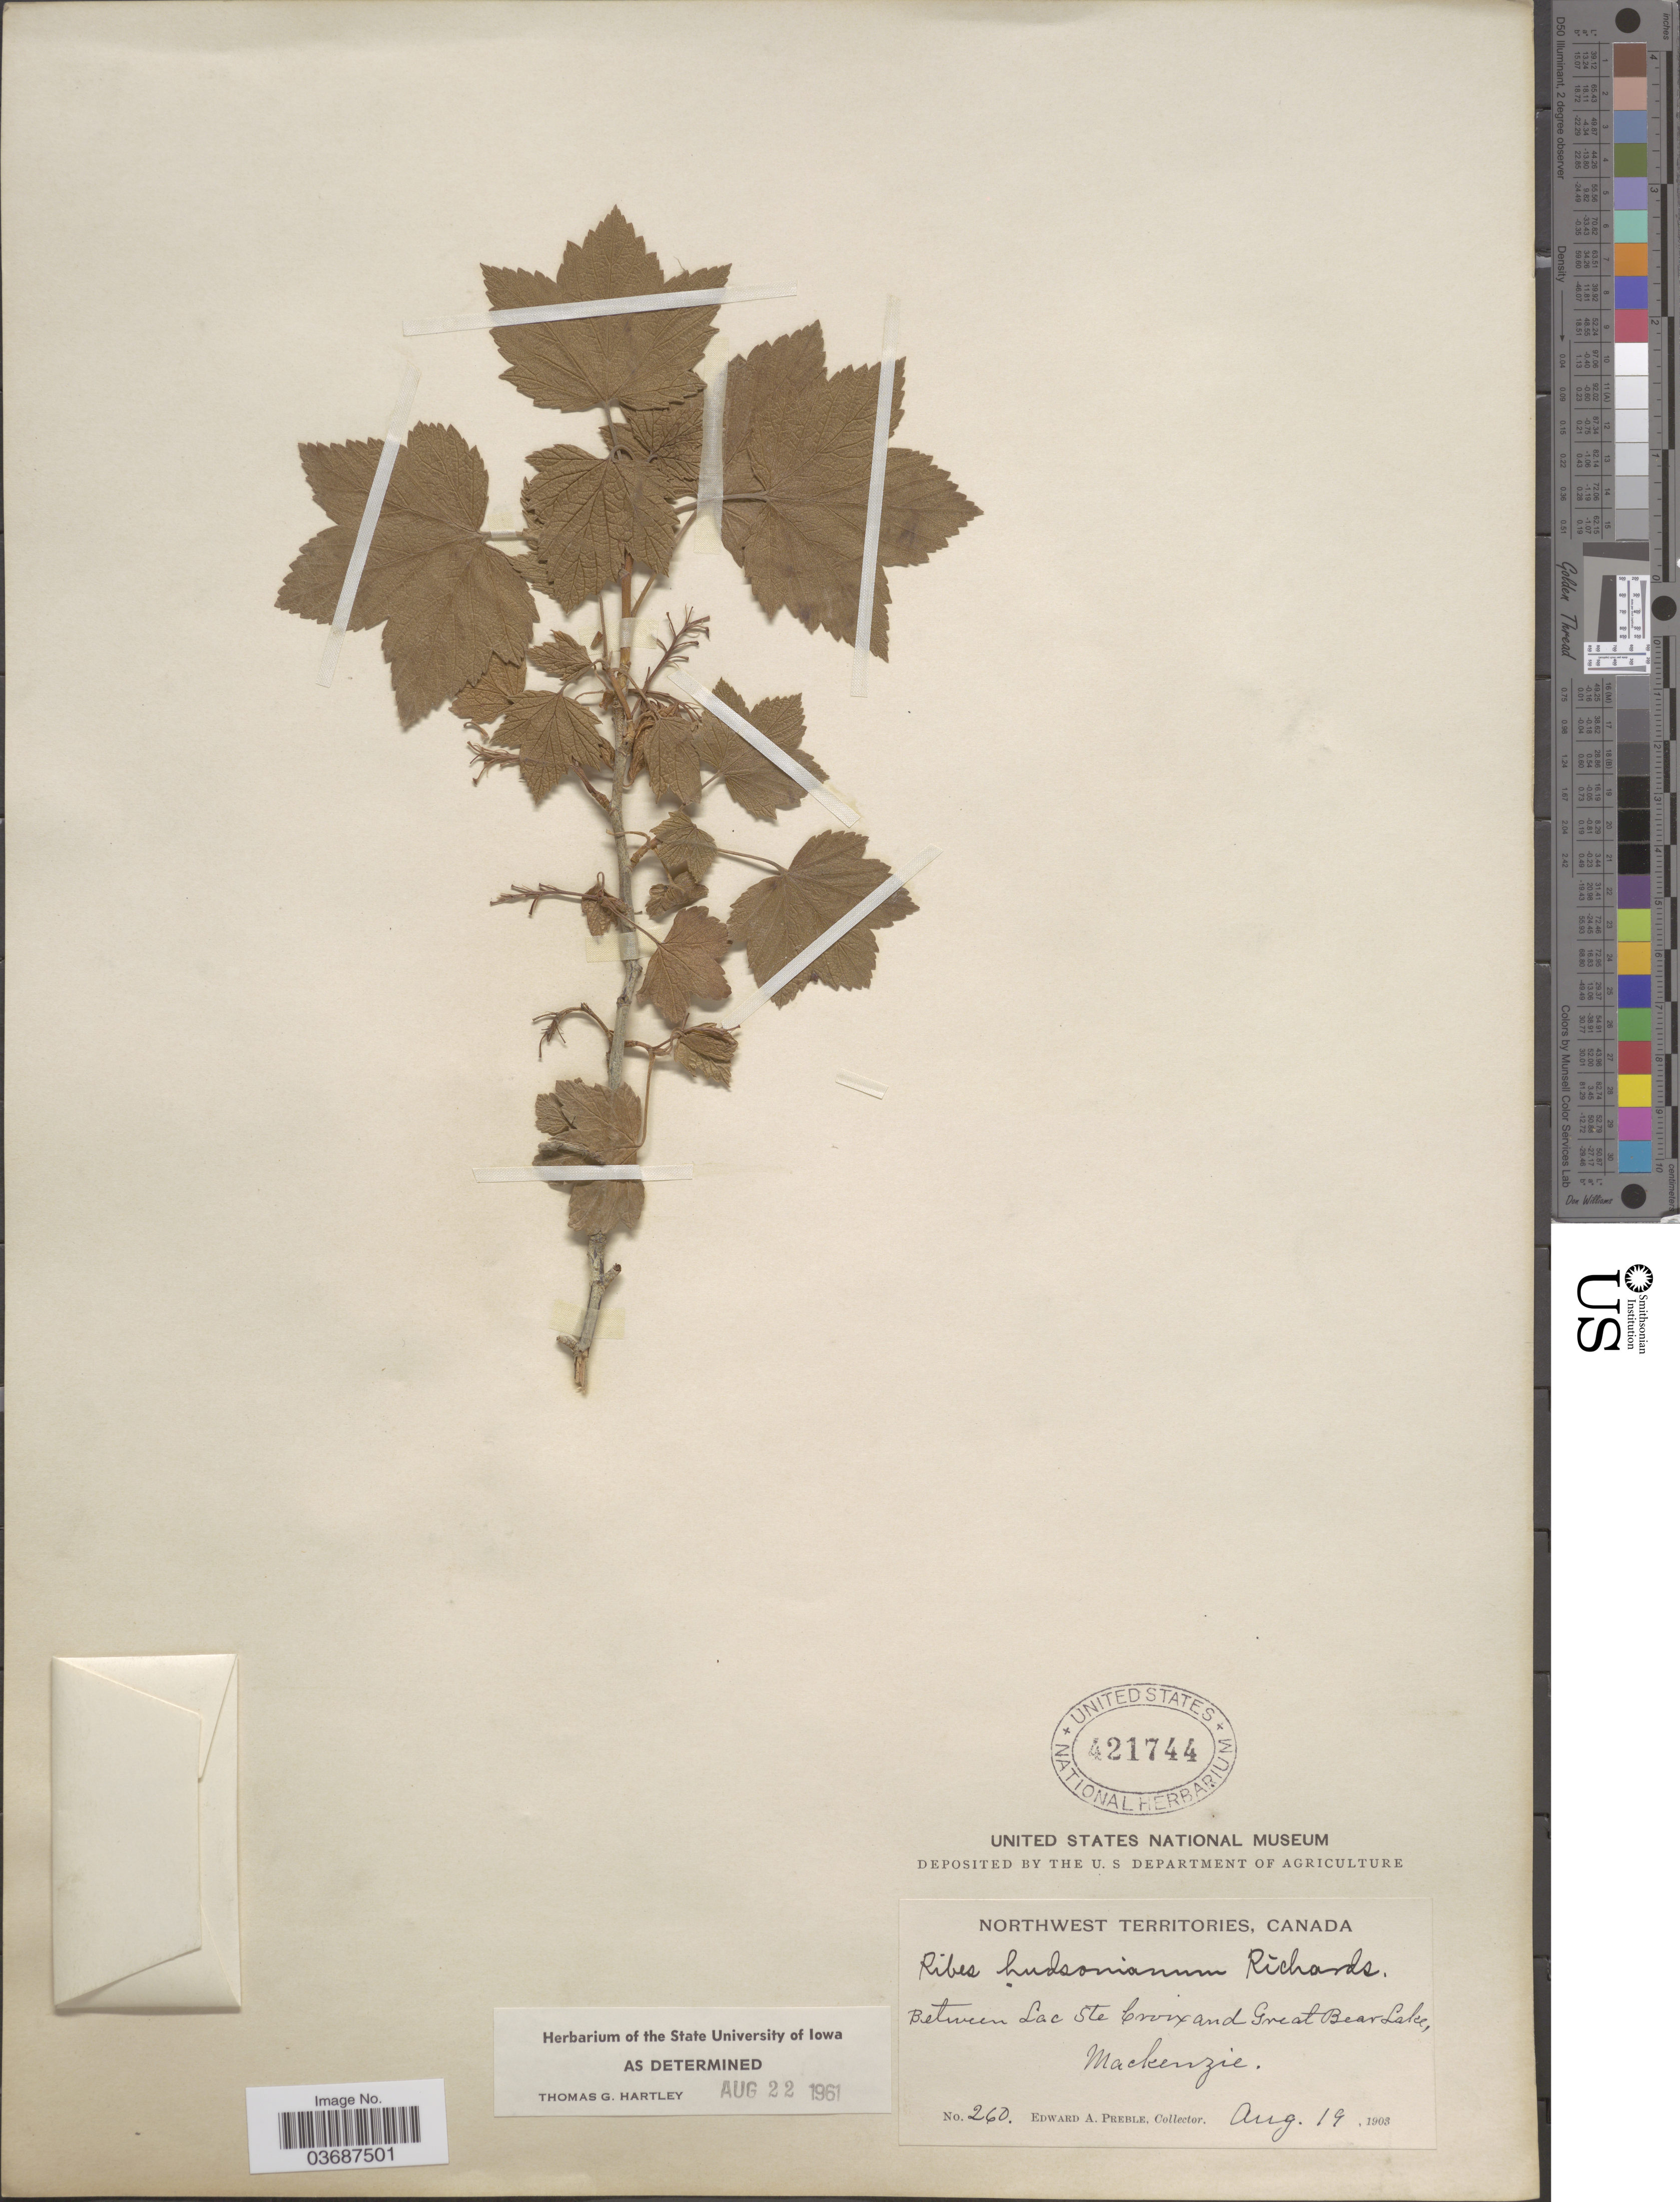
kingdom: Plantae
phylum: Tracheophyta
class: Magnoliopsida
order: Saxifragales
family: Grossulariaceae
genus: Ribes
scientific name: Ribes hudsonianum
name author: Richardson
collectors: E. Preble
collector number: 260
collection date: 1903-08-19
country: Canada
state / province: Northwest Territories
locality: Between Lac Ste Croix and Great Bear Lake, Mackenzie.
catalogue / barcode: US 421744